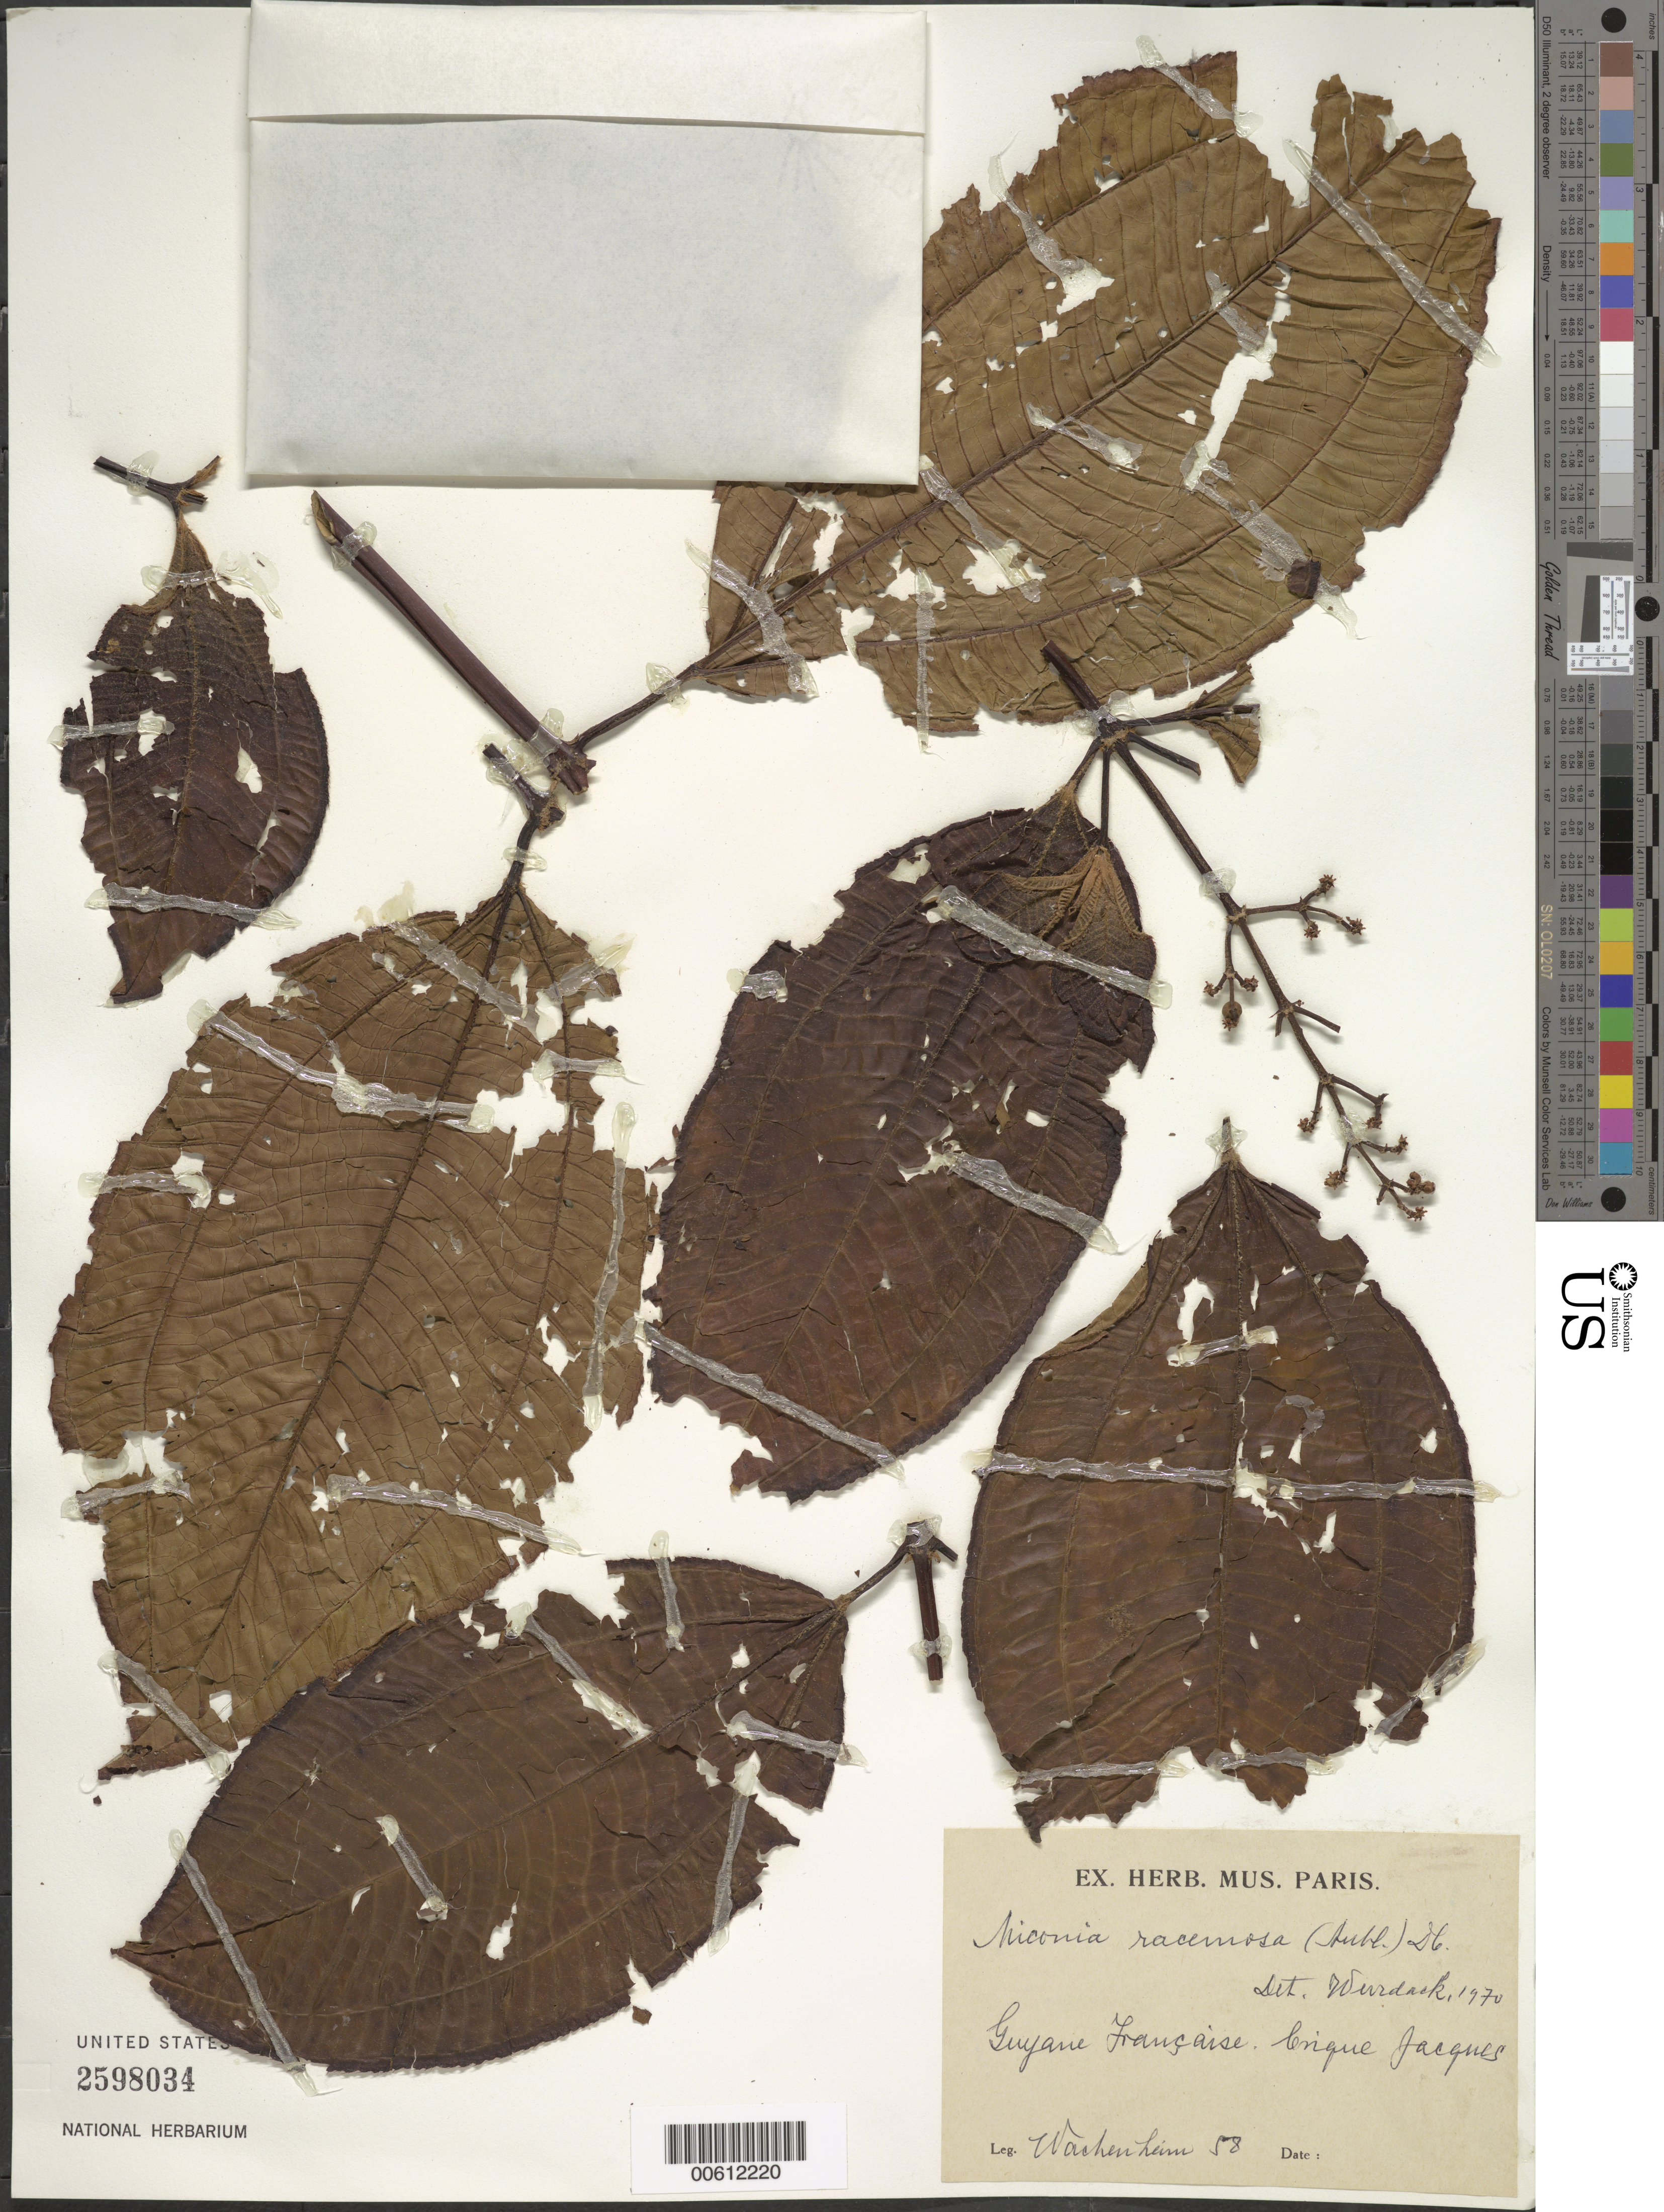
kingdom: Plantae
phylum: Tracheophyta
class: Magnoliopsida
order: Myrtales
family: Melastomataceae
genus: Miconia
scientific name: Miconia racemosa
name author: (Aubl.) DC.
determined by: Wurdack, John J., (US), US (UNITED STATES)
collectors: G. Wachenheim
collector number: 58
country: French Guiana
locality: Crique Jacques, Bassin de la Mana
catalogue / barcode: US 2598034